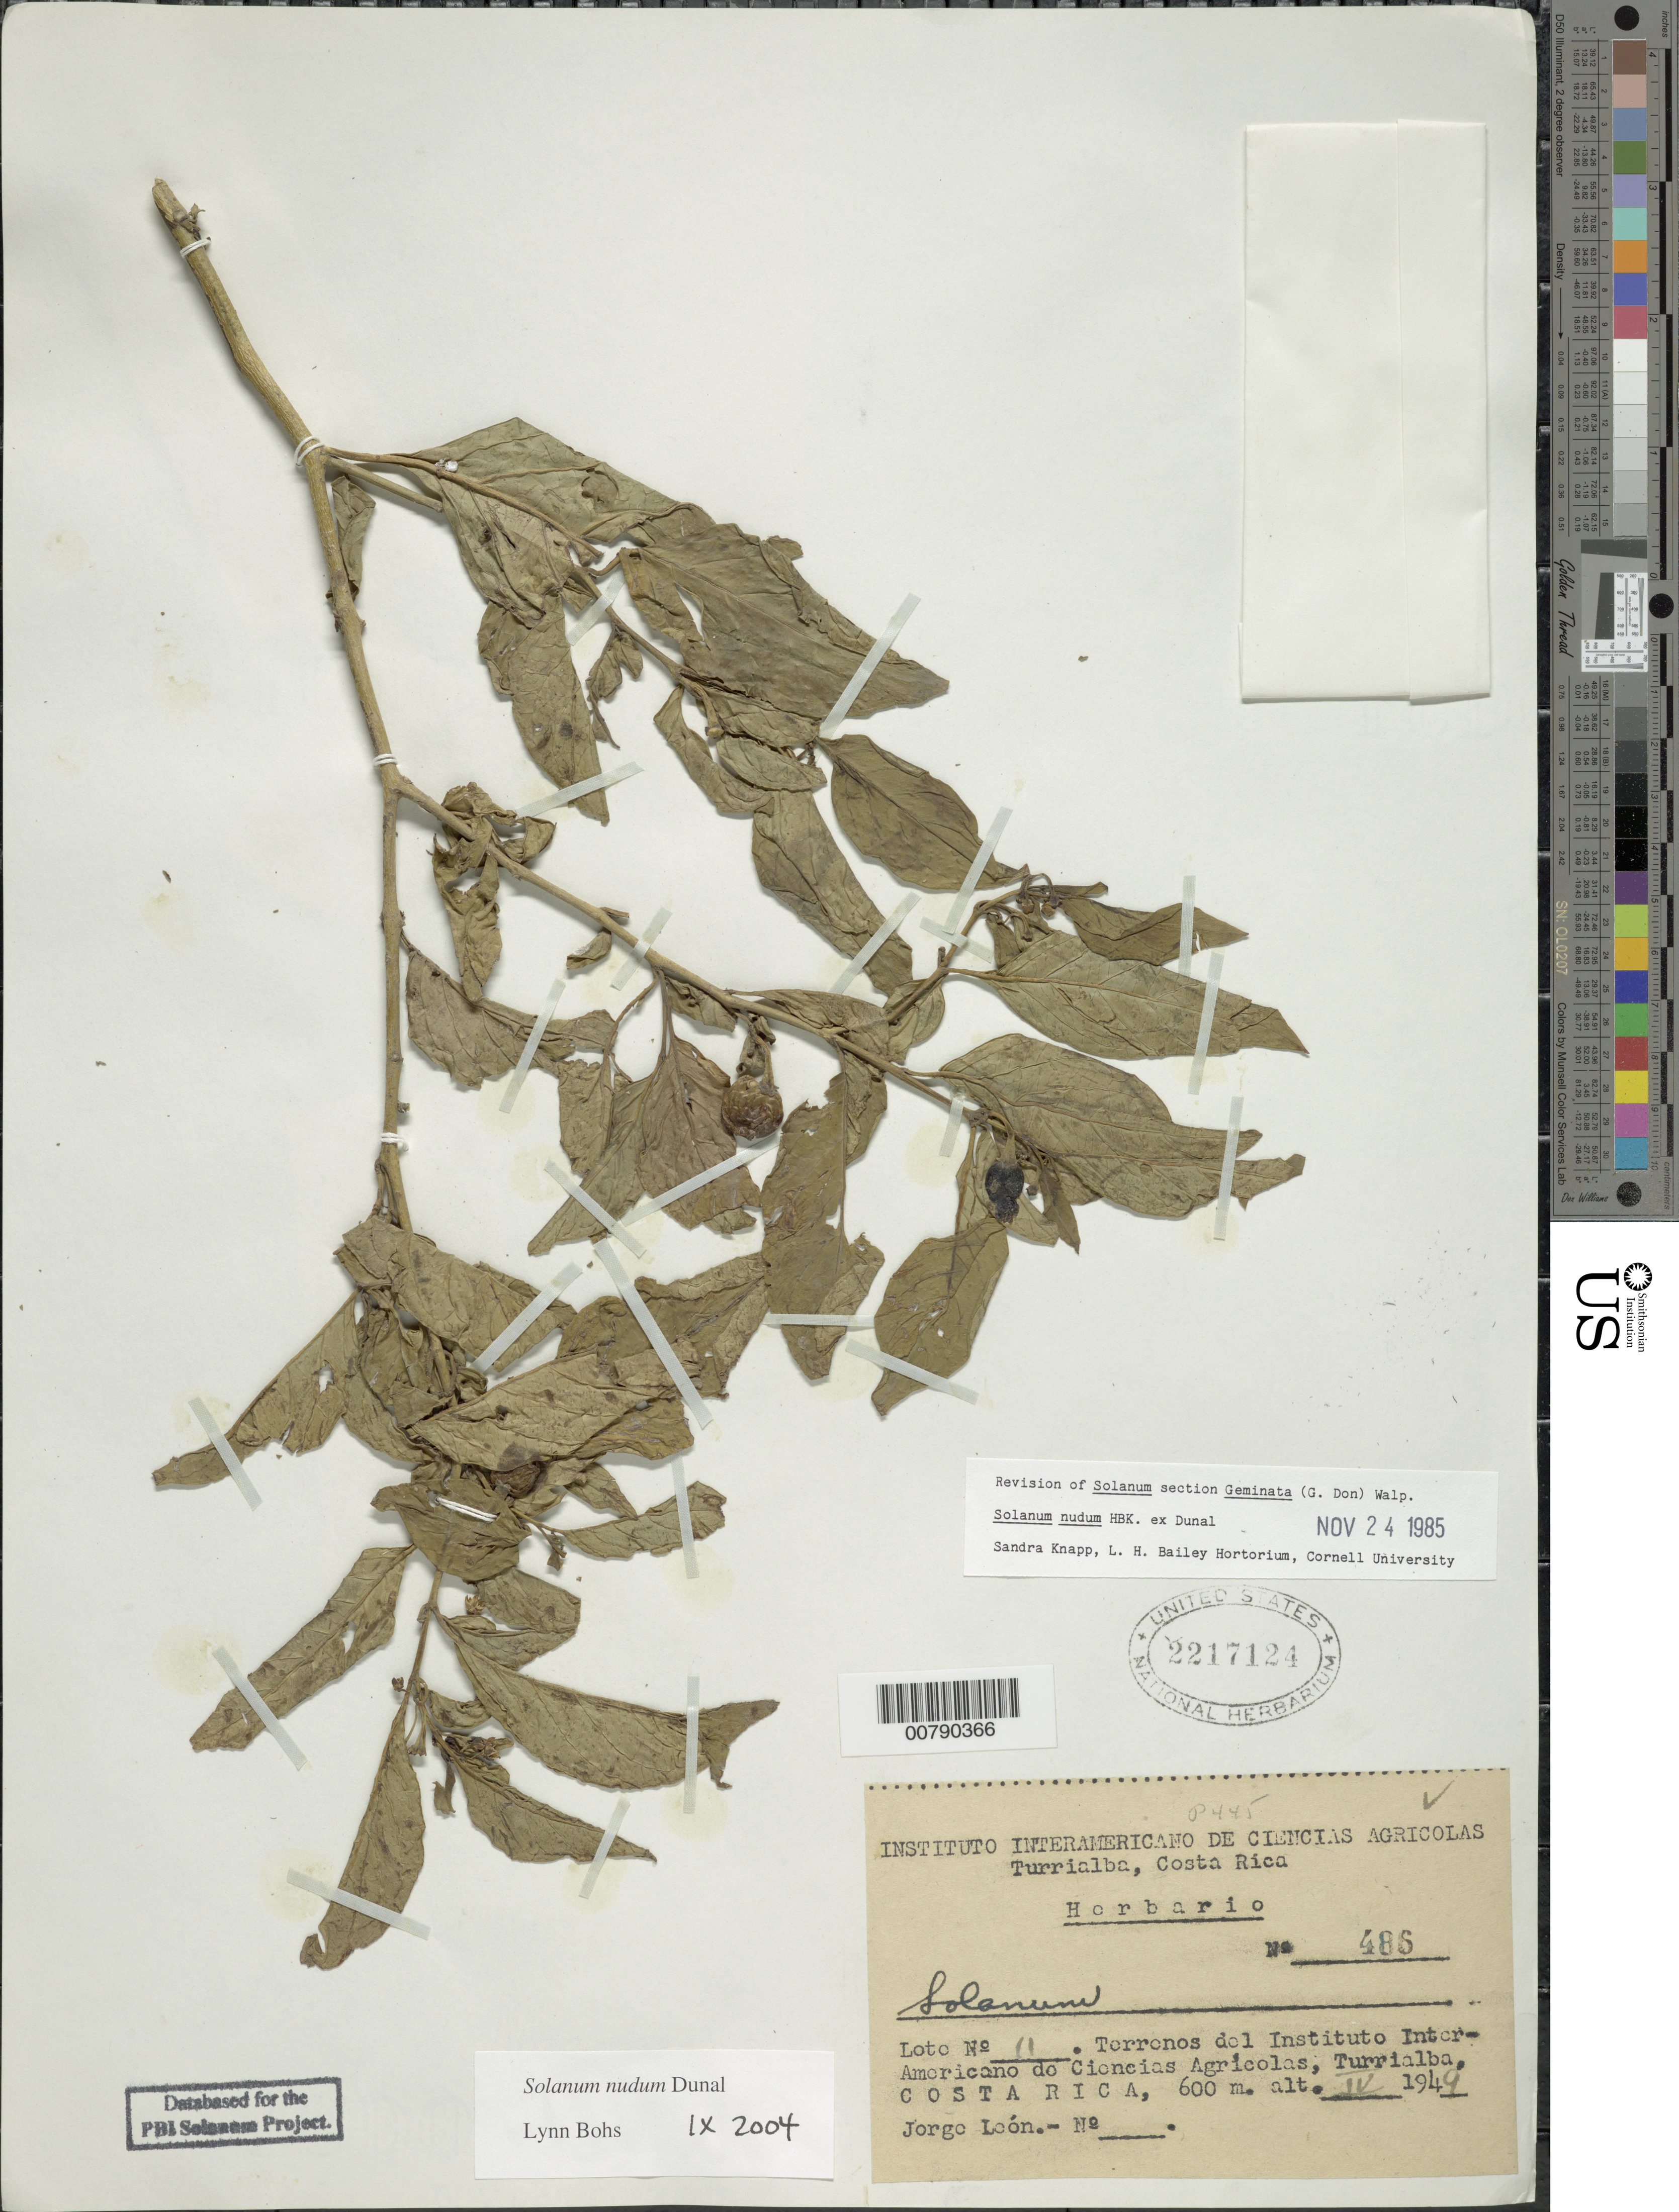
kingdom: Plantae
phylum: Tracheophyta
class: Magnoliopsida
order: Solanales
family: Solanaceae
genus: Solanum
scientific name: Solanum nudum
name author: Dunal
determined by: Bohs, L. A.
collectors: J. León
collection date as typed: Apr 1949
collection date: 1949-04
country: Costa Rica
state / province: Cartago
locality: Lote No. 11, terrenos del Instituto Interamericano de Ciencias Agrícolas, Turrialba.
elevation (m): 600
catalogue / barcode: US 2217124